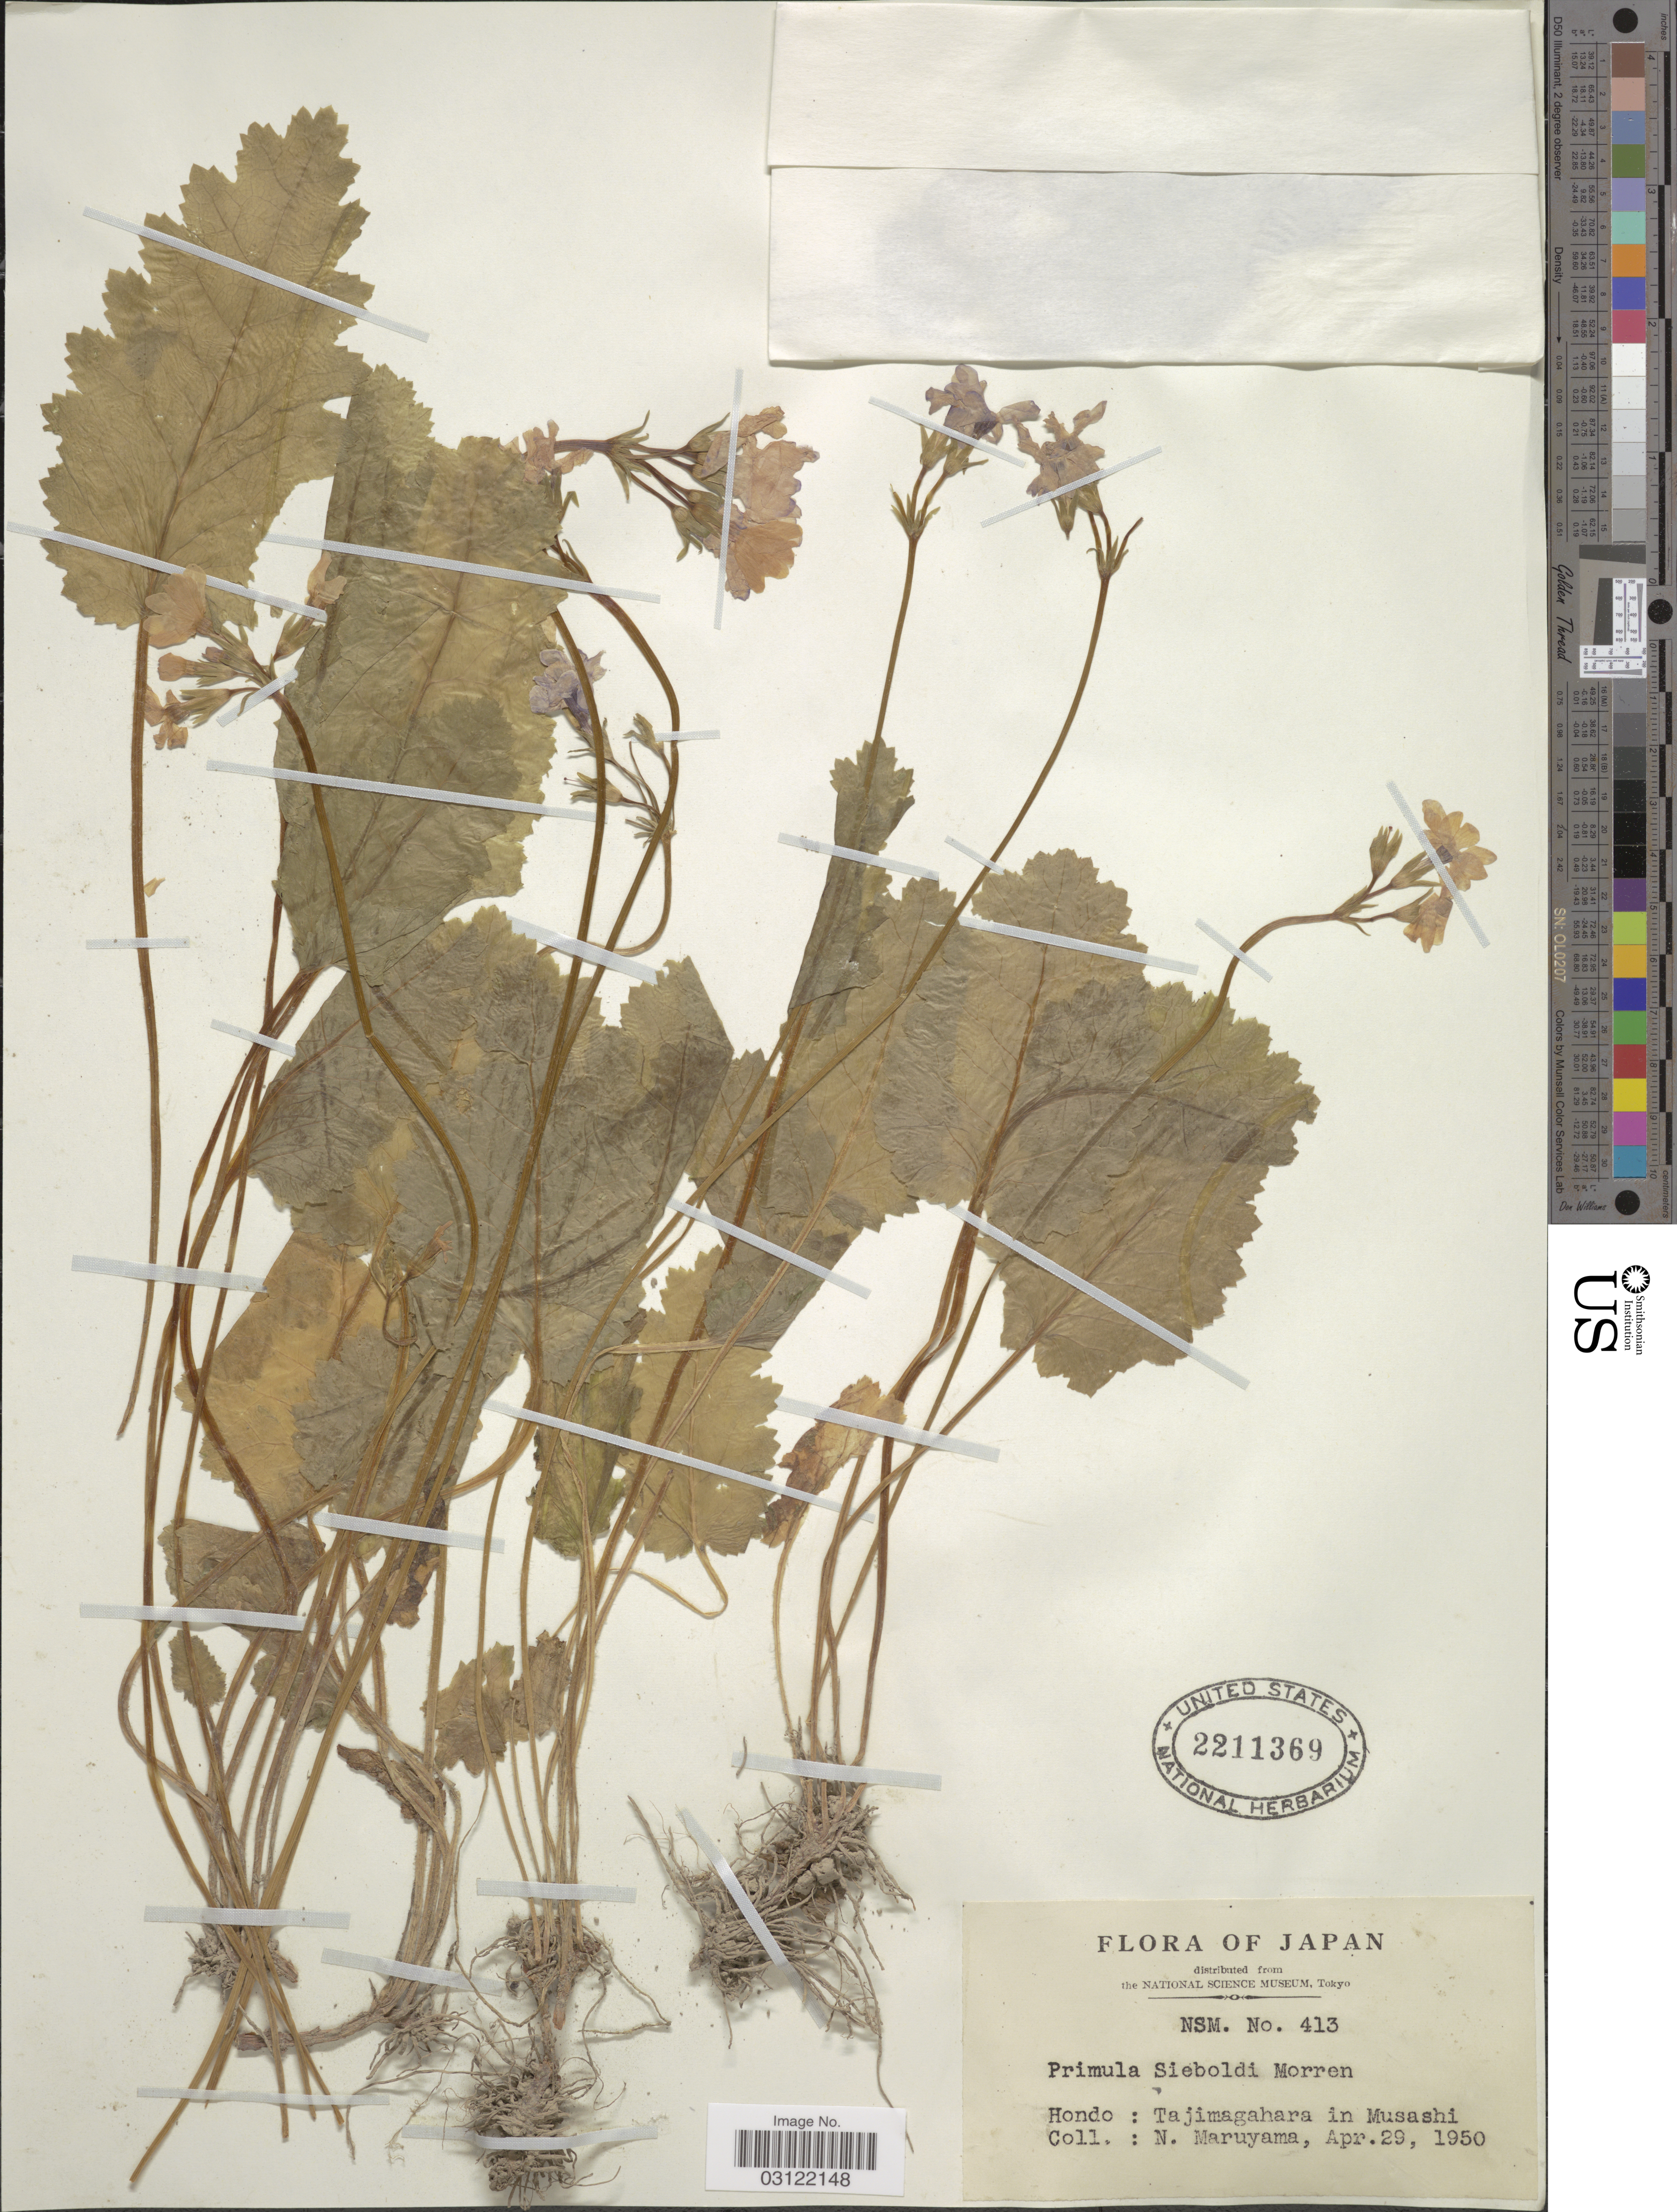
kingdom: Plantae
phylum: Tracheophyta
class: Magnoliopsida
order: Ericales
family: Primulaceae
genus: Primula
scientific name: Primula sieboldii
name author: É. Morren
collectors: N. Maruyama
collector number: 413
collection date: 1950-04-29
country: Japan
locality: Hondo: Tajimagahara in Musashi.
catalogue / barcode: US 2211369